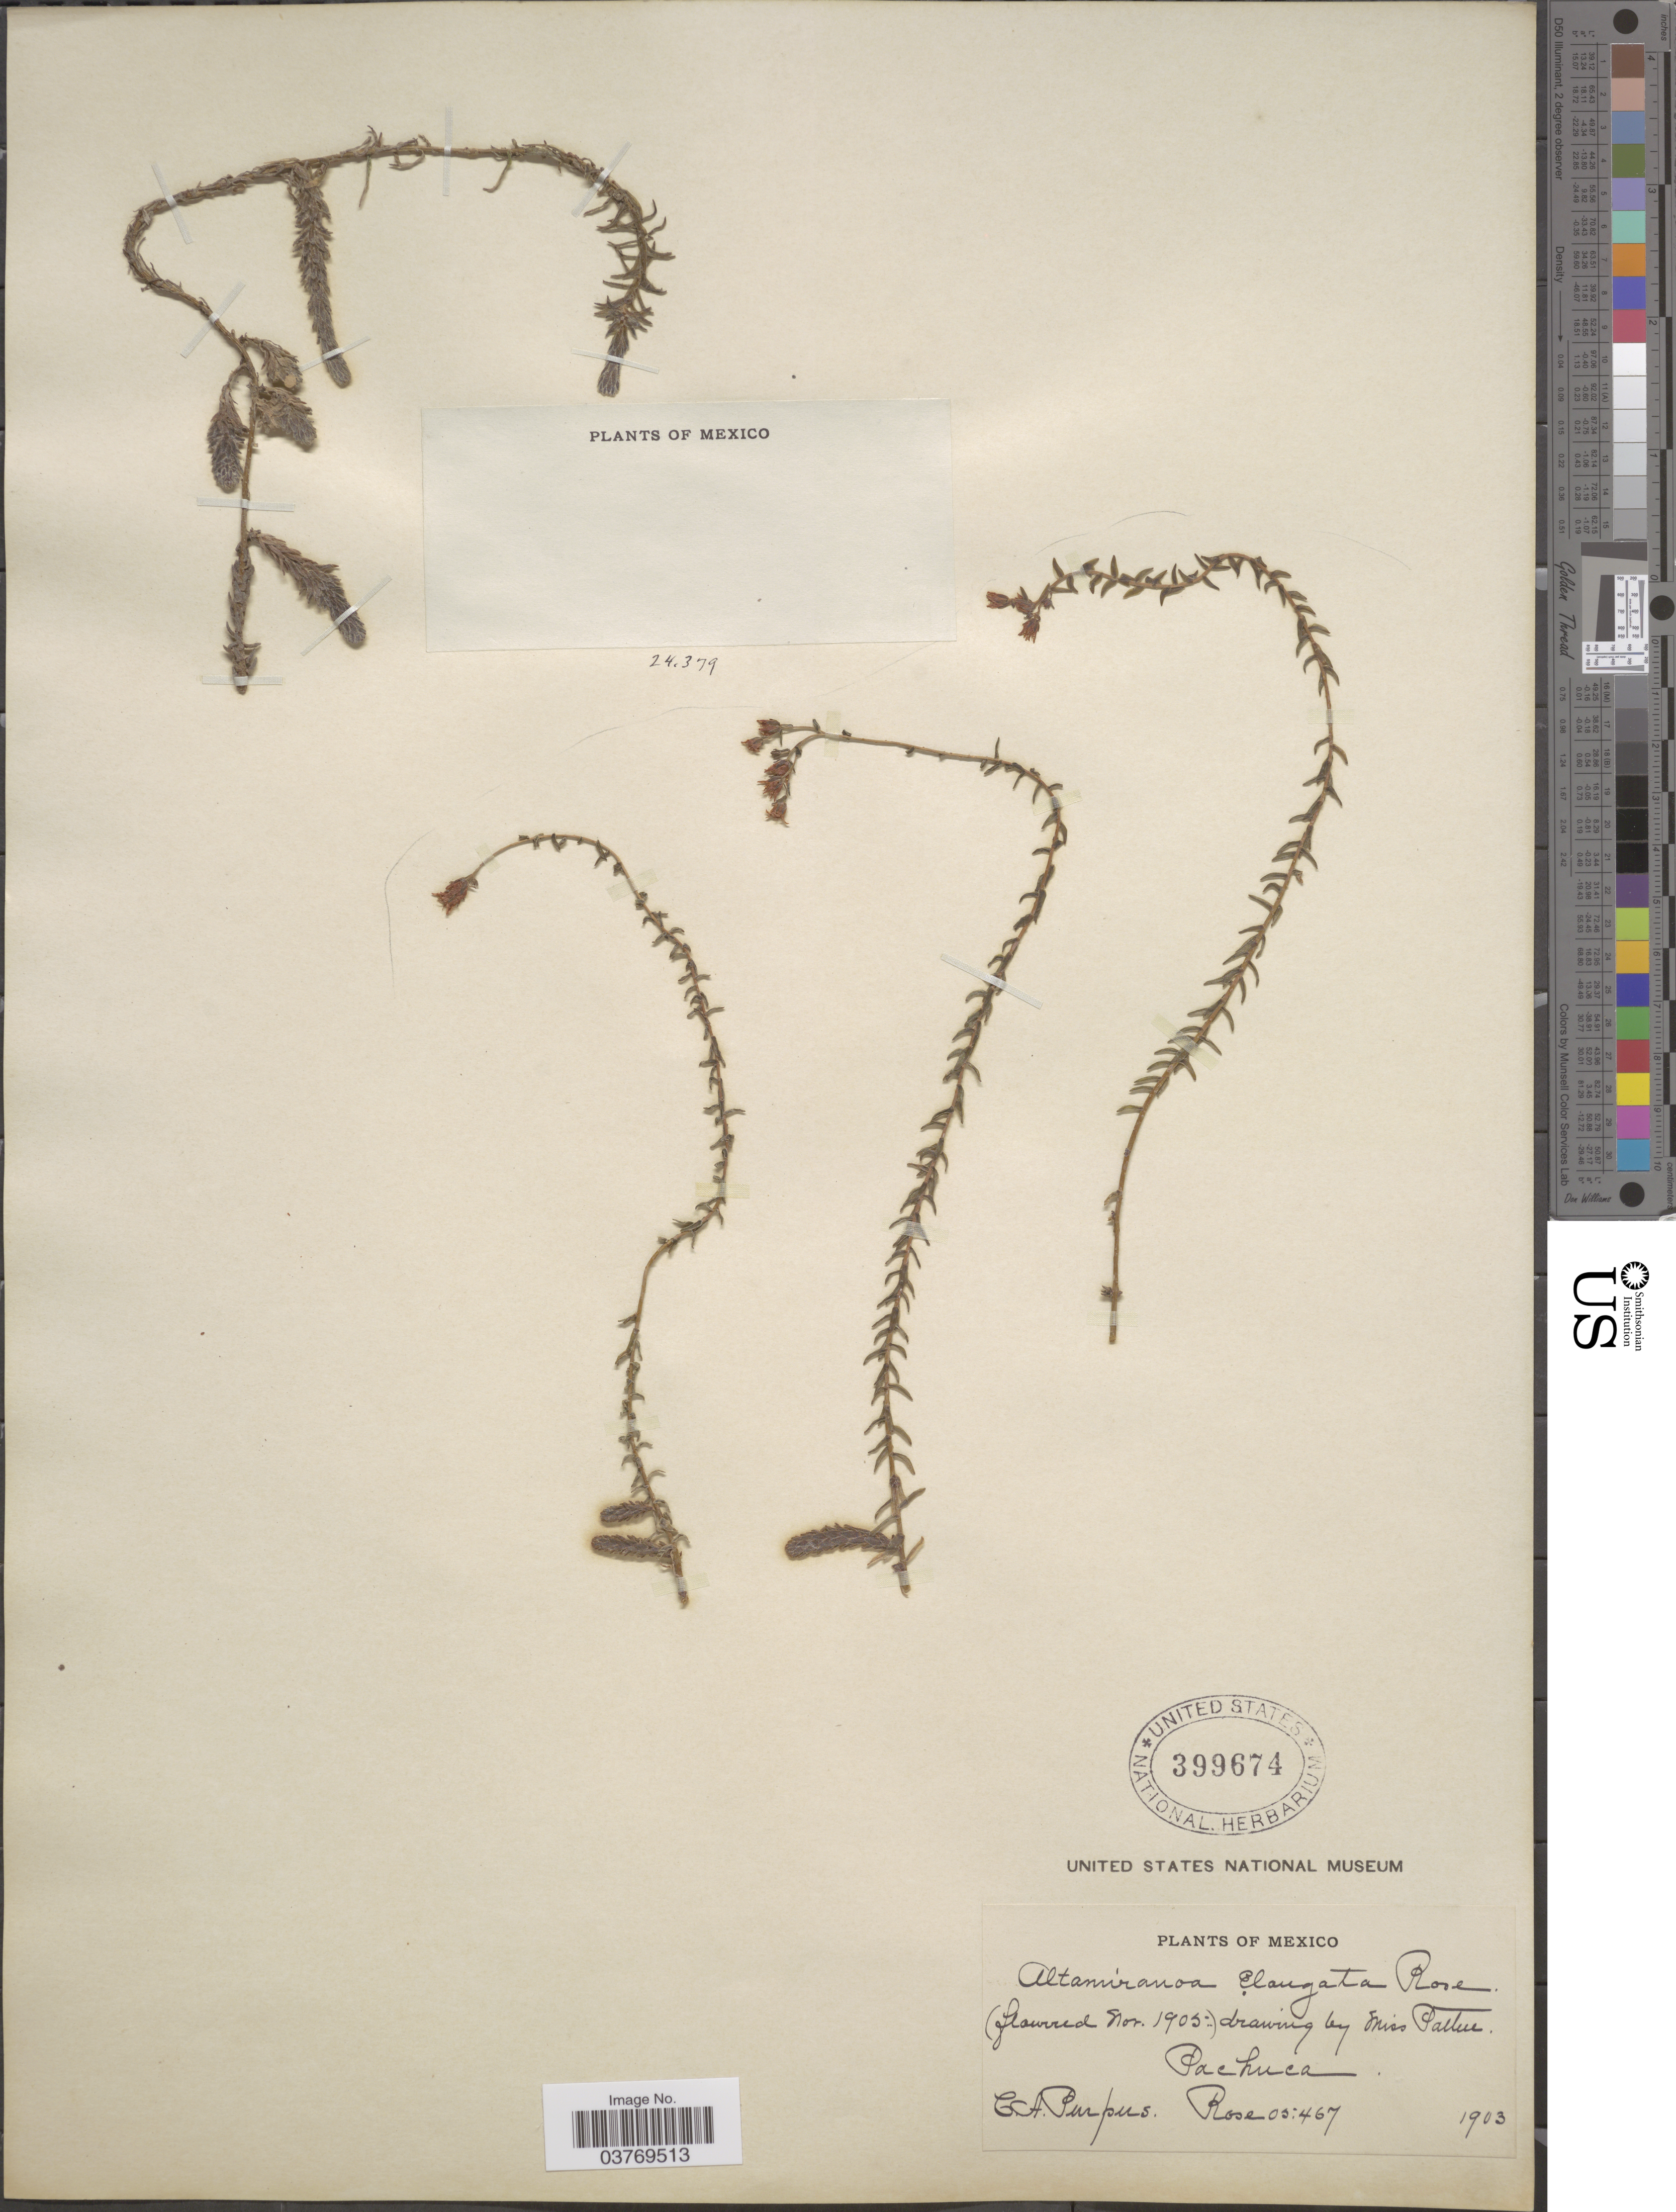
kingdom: Plantae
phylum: Tracheophyta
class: Magnoliopsida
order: Saxifragales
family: Crassulaceae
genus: Sedum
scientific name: Sedum jurgensenii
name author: (Hemsl.) Moran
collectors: C. A. Purpus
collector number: Rose05467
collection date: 1903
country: Mexico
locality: Pachuca.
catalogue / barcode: US 399674